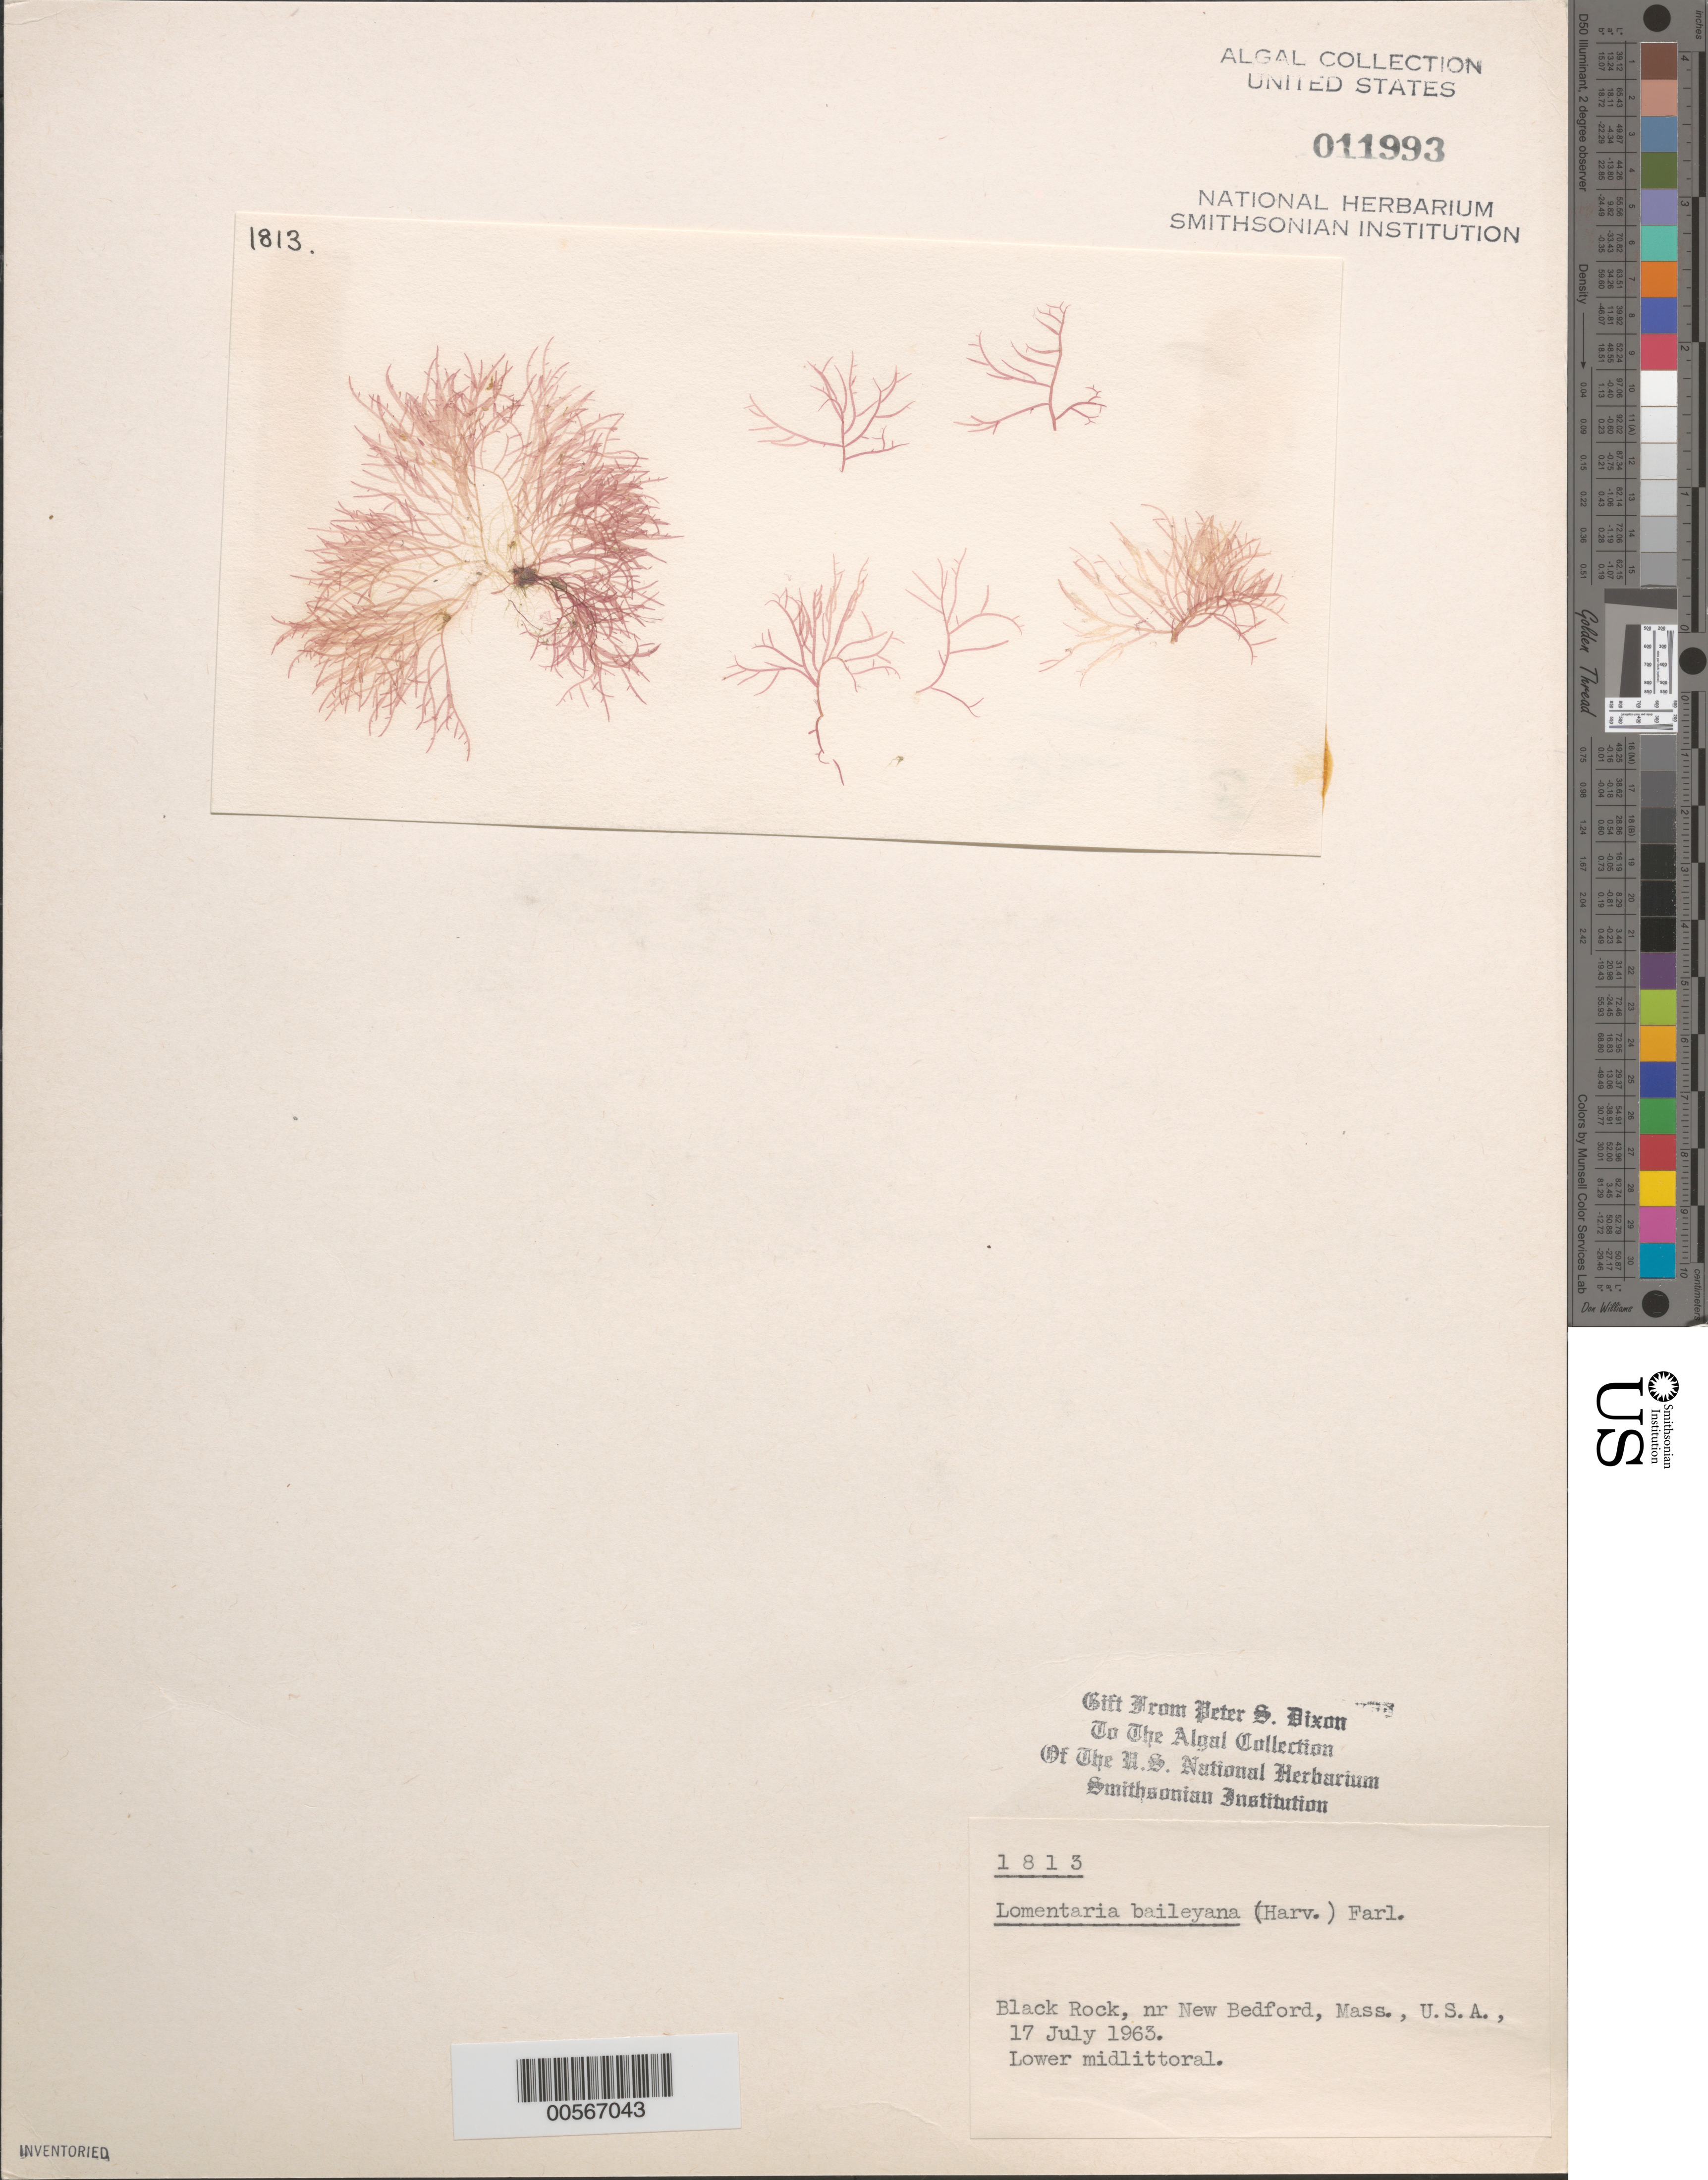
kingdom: Plantae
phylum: Rhodophyta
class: Florideophyceae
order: Rhodymeniales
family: Lomentariaceae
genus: Hooperia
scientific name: Hooperia divaricata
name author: (Durant) M.J. Wynne et al.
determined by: Algae name updating Project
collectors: P. S. Dixon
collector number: PSD 1813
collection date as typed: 17 Jul 1963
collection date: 1963-07-17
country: United States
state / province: Massachusetts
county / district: Bristol County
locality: Black Rock, near New Bedford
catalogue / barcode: US 11993